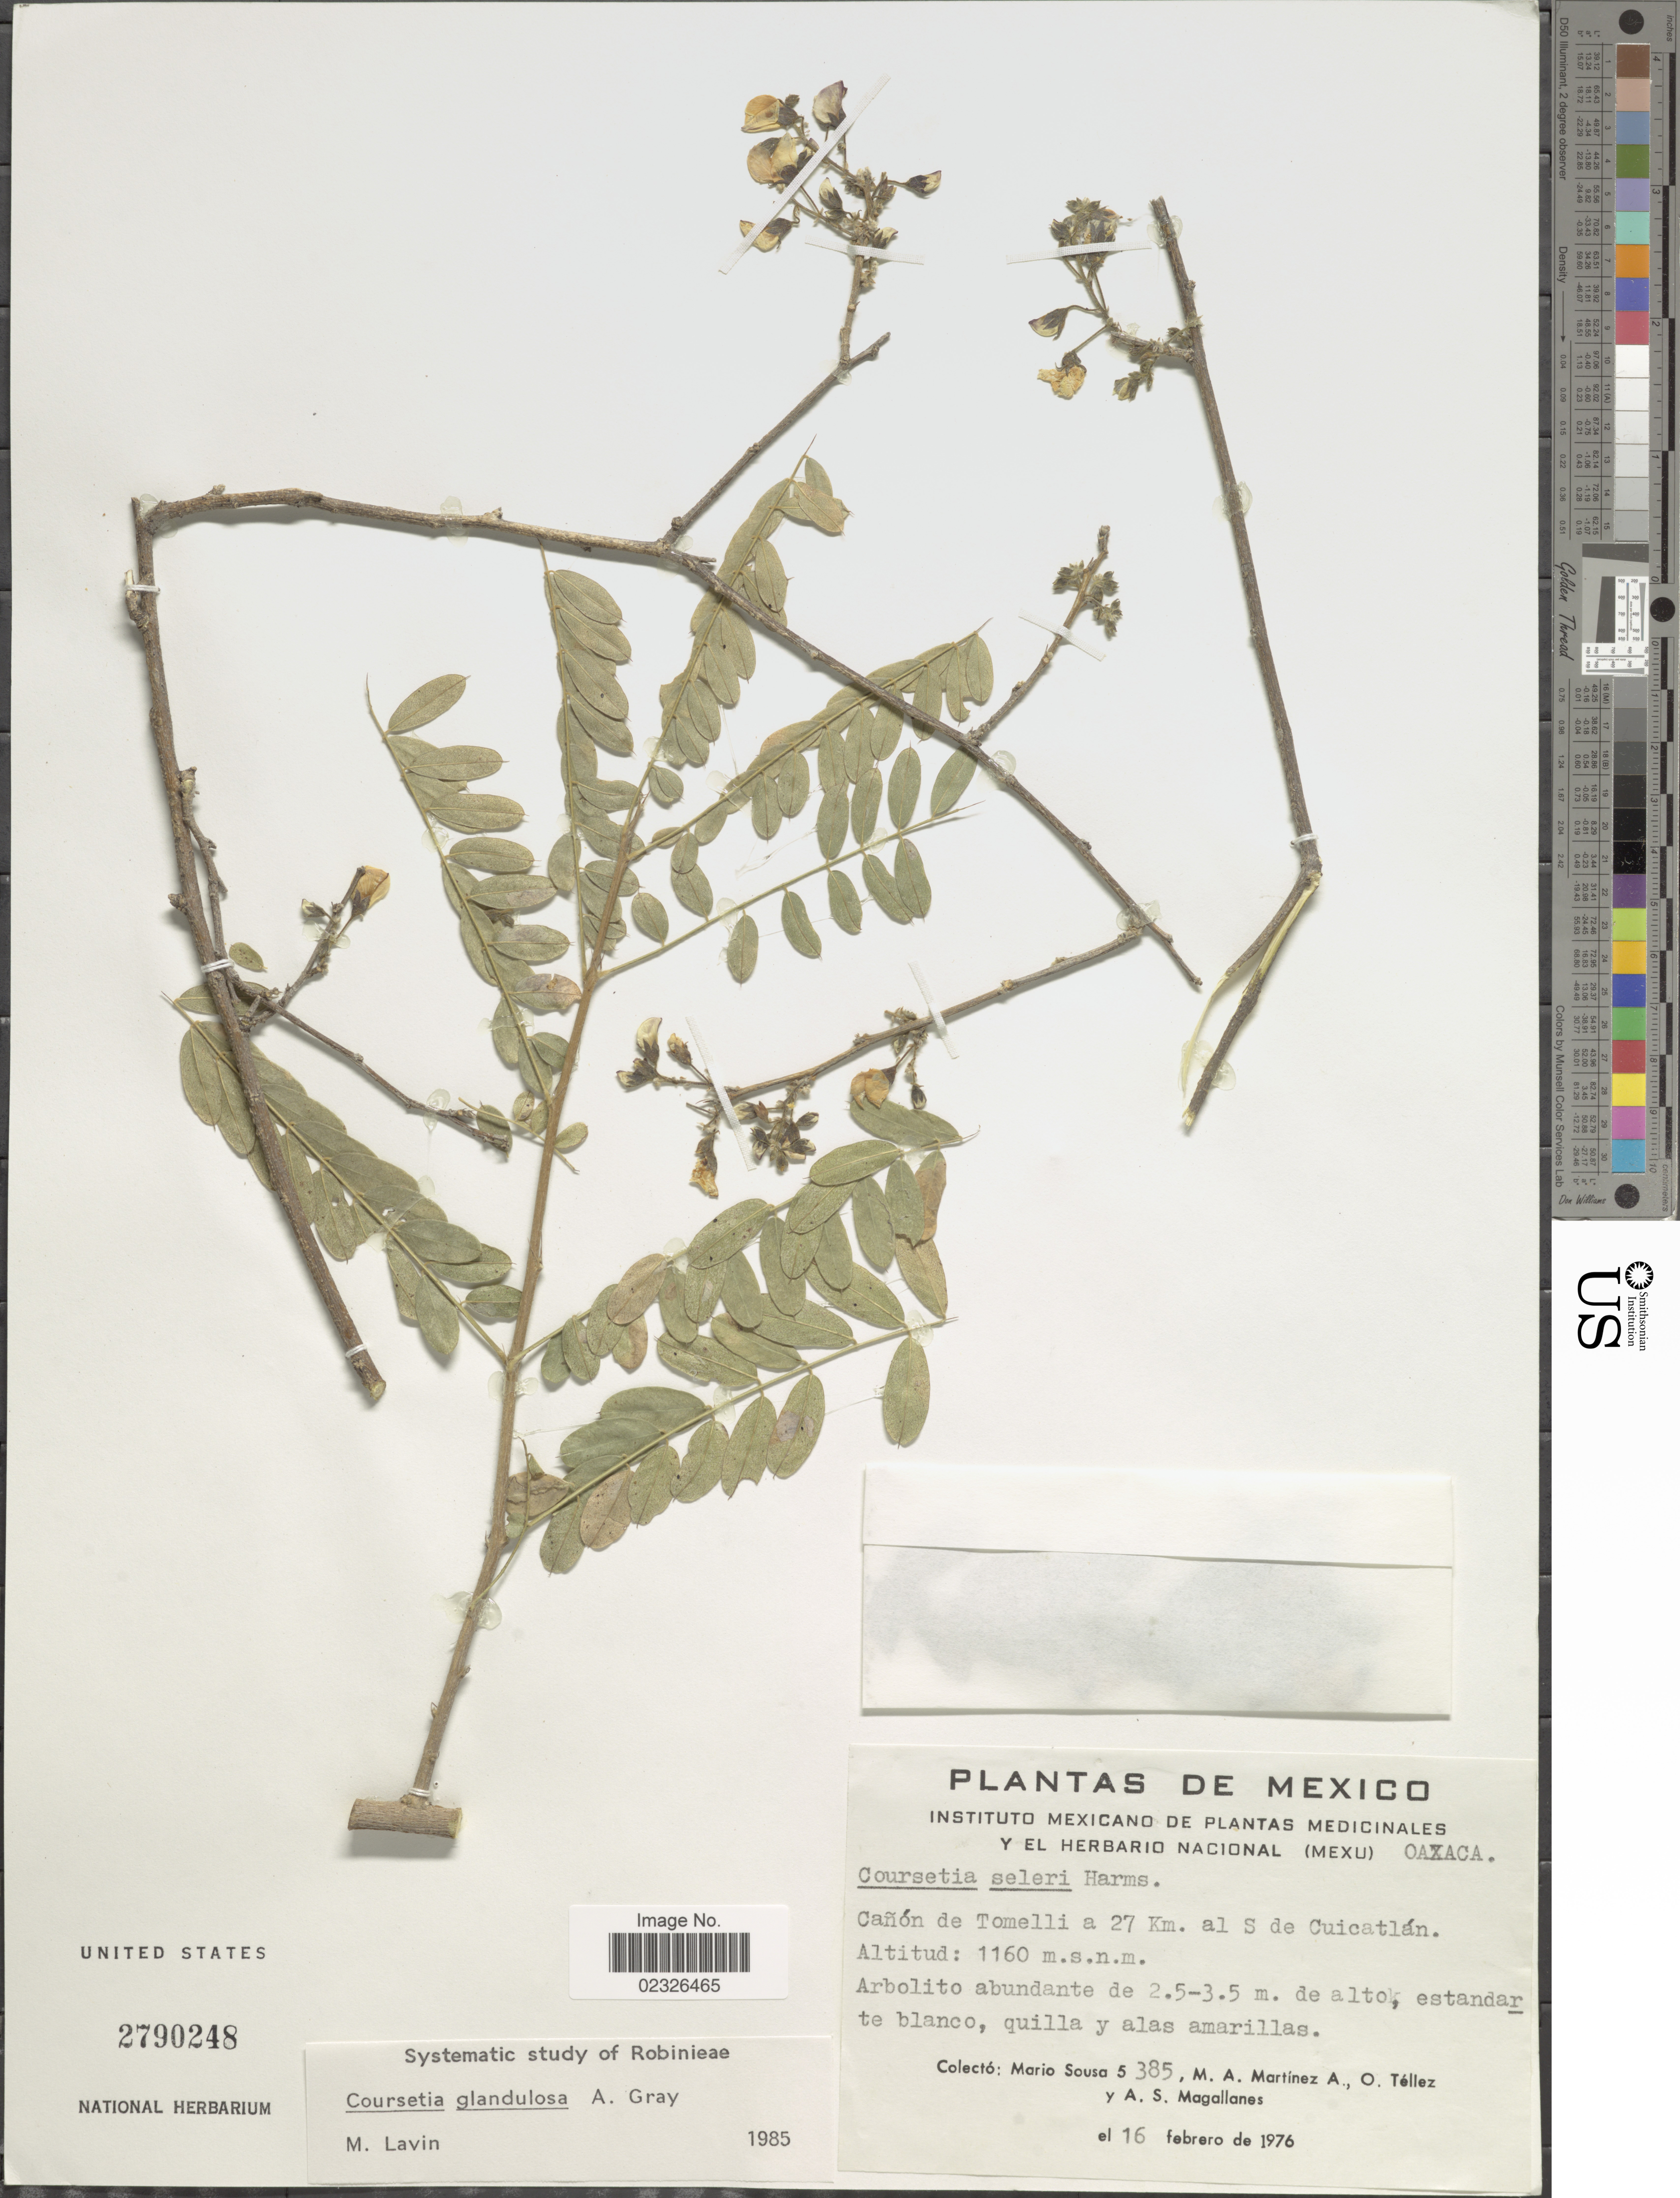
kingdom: Plantae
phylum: Tracheophyta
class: Magnoliopsida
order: Fabales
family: Fabaceae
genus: Coursetia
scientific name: Coursetia glandulosa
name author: A. Gray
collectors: M. Sousa S., M. A. Martínez Alfaro, O. Tellez & A. Magallanes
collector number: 5385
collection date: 1976-02-16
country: Mexico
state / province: Oaxaca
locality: Canon de Tomelli a 27 Km. al S de Cuicatlan.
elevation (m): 1160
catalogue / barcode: US 2790248